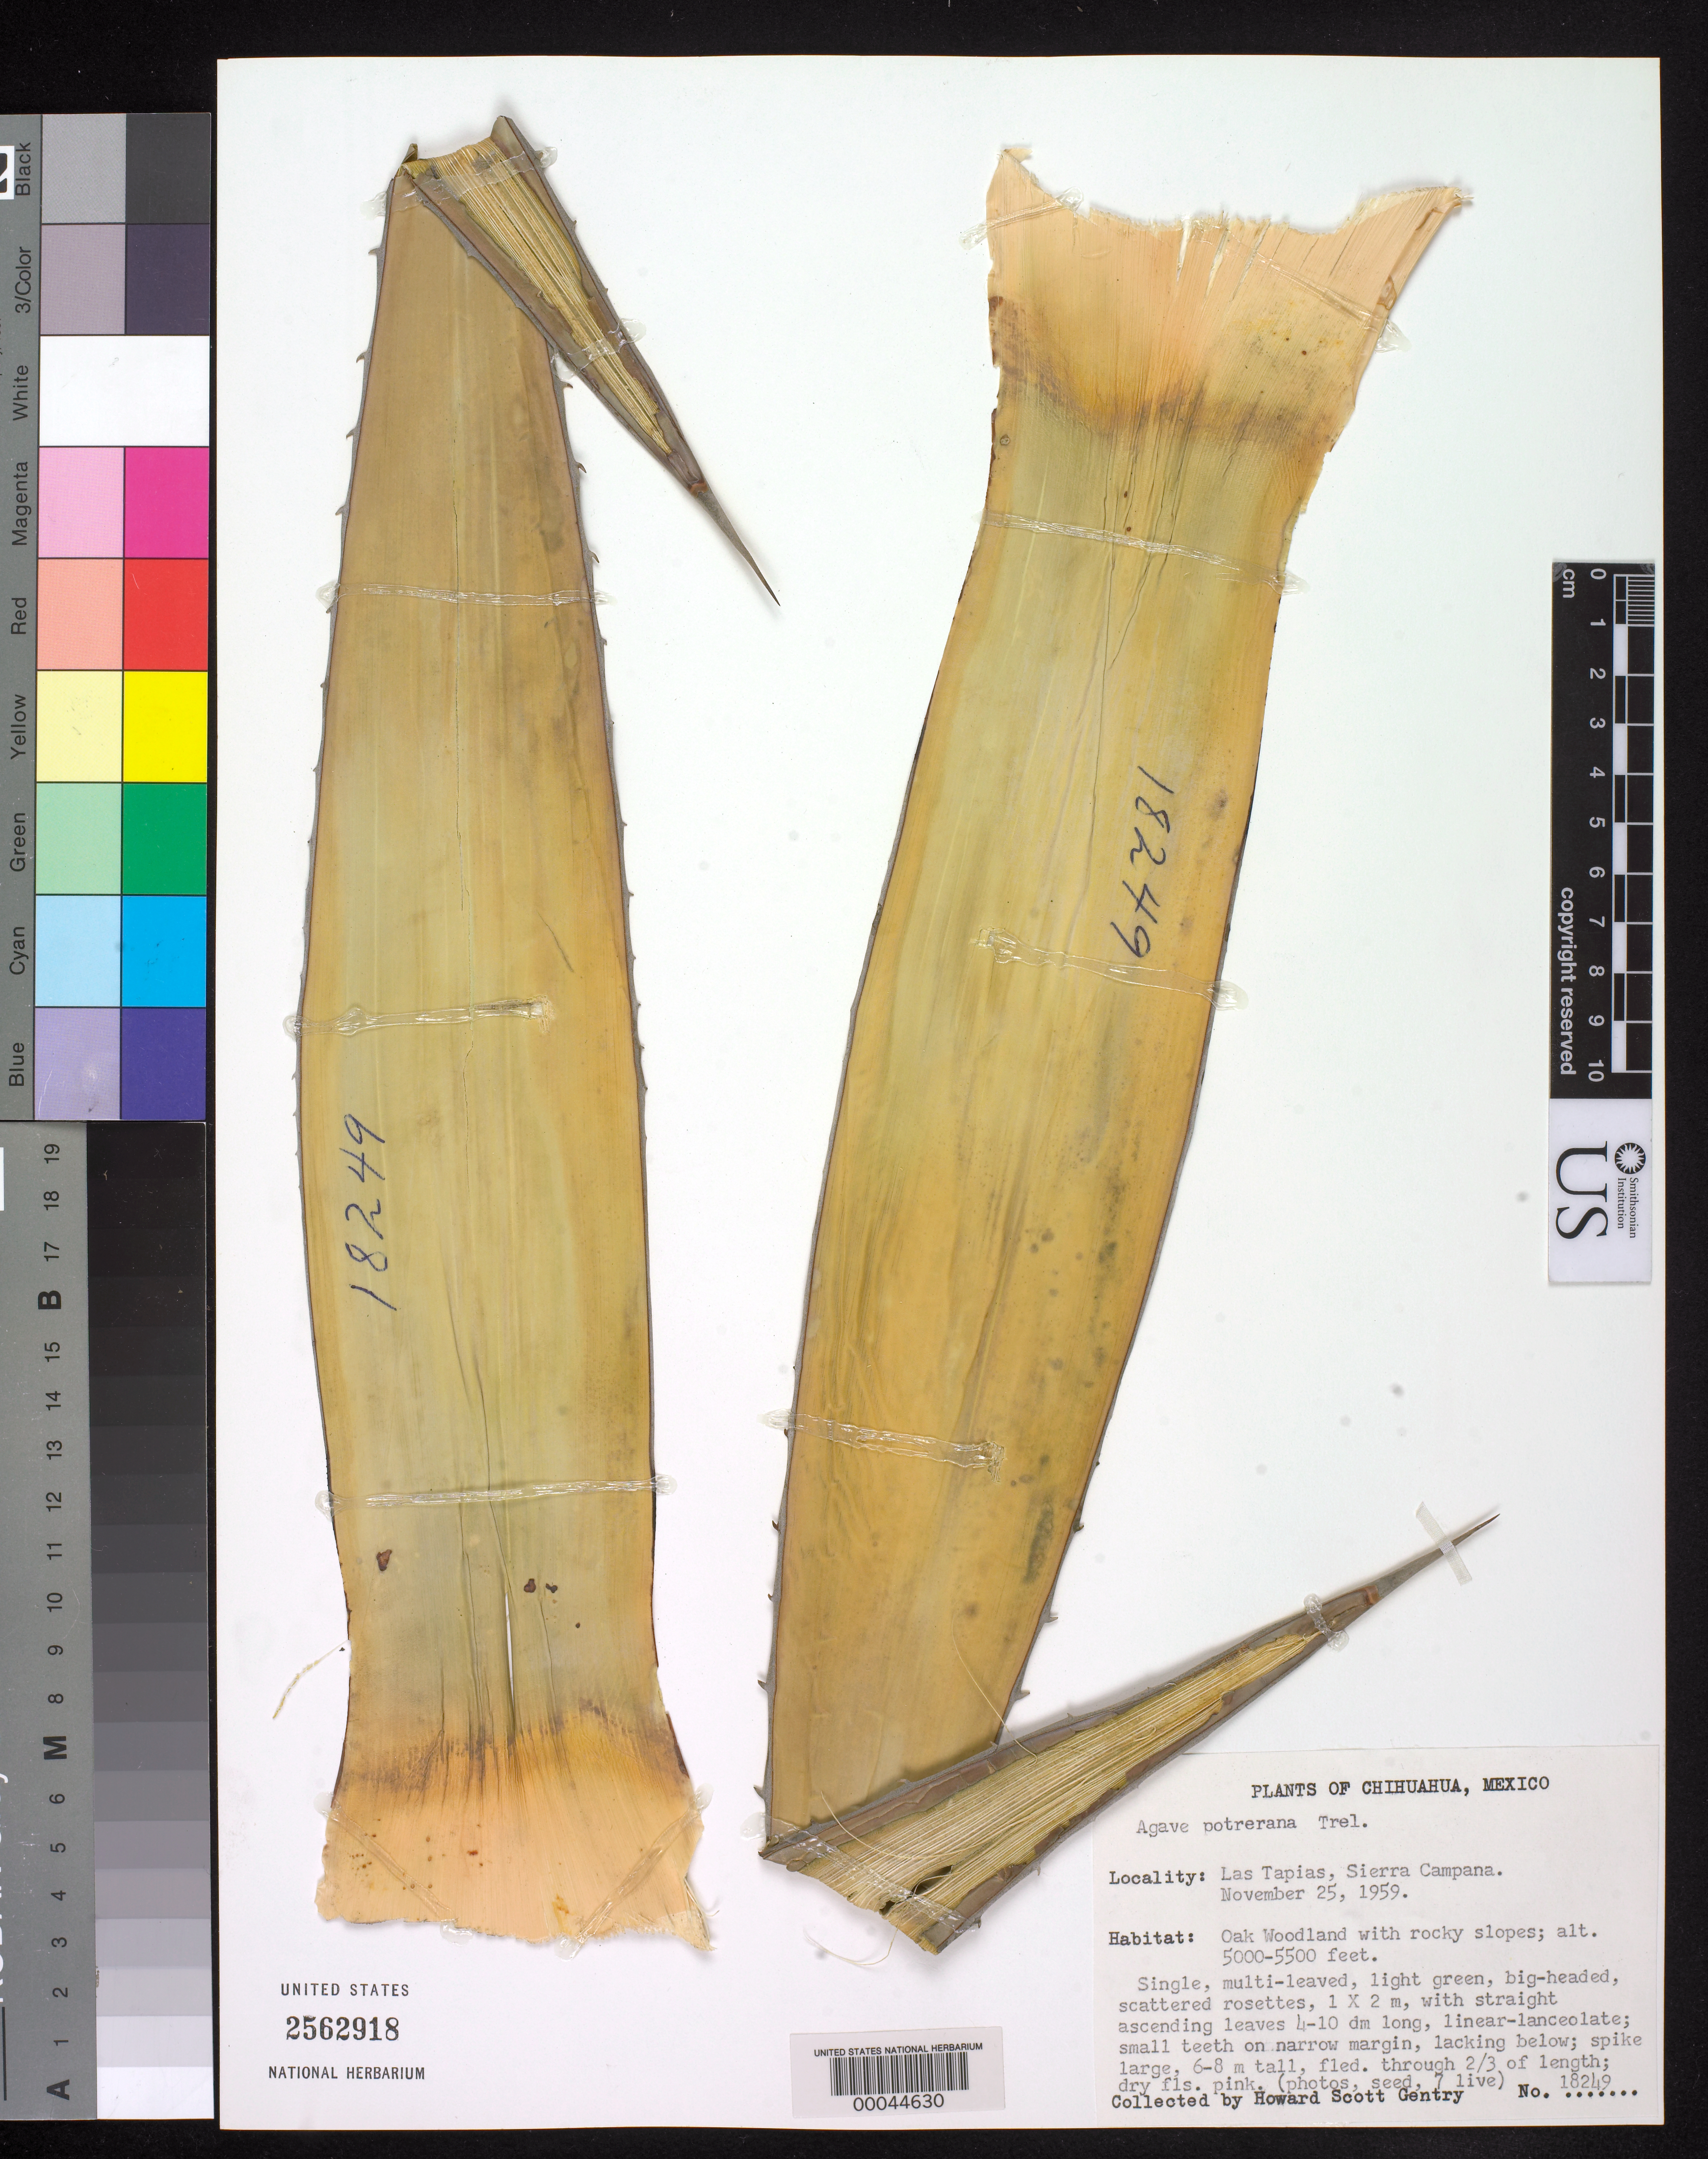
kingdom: Plantae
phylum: Tracheophyta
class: Liliopsida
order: Asparagales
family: Asparagaceae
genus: Agave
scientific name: Agave potrerana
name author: Trel. in Standl.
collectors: H. S. Gentry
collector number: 18249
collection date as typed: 25 Nov 1959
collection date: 1959-11-25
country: Mexico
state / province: Chihuahua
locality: Las Tapias, Sierra Campana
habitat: Oak woodland with rocky slopes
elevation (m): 1524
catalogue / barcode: US 2562918